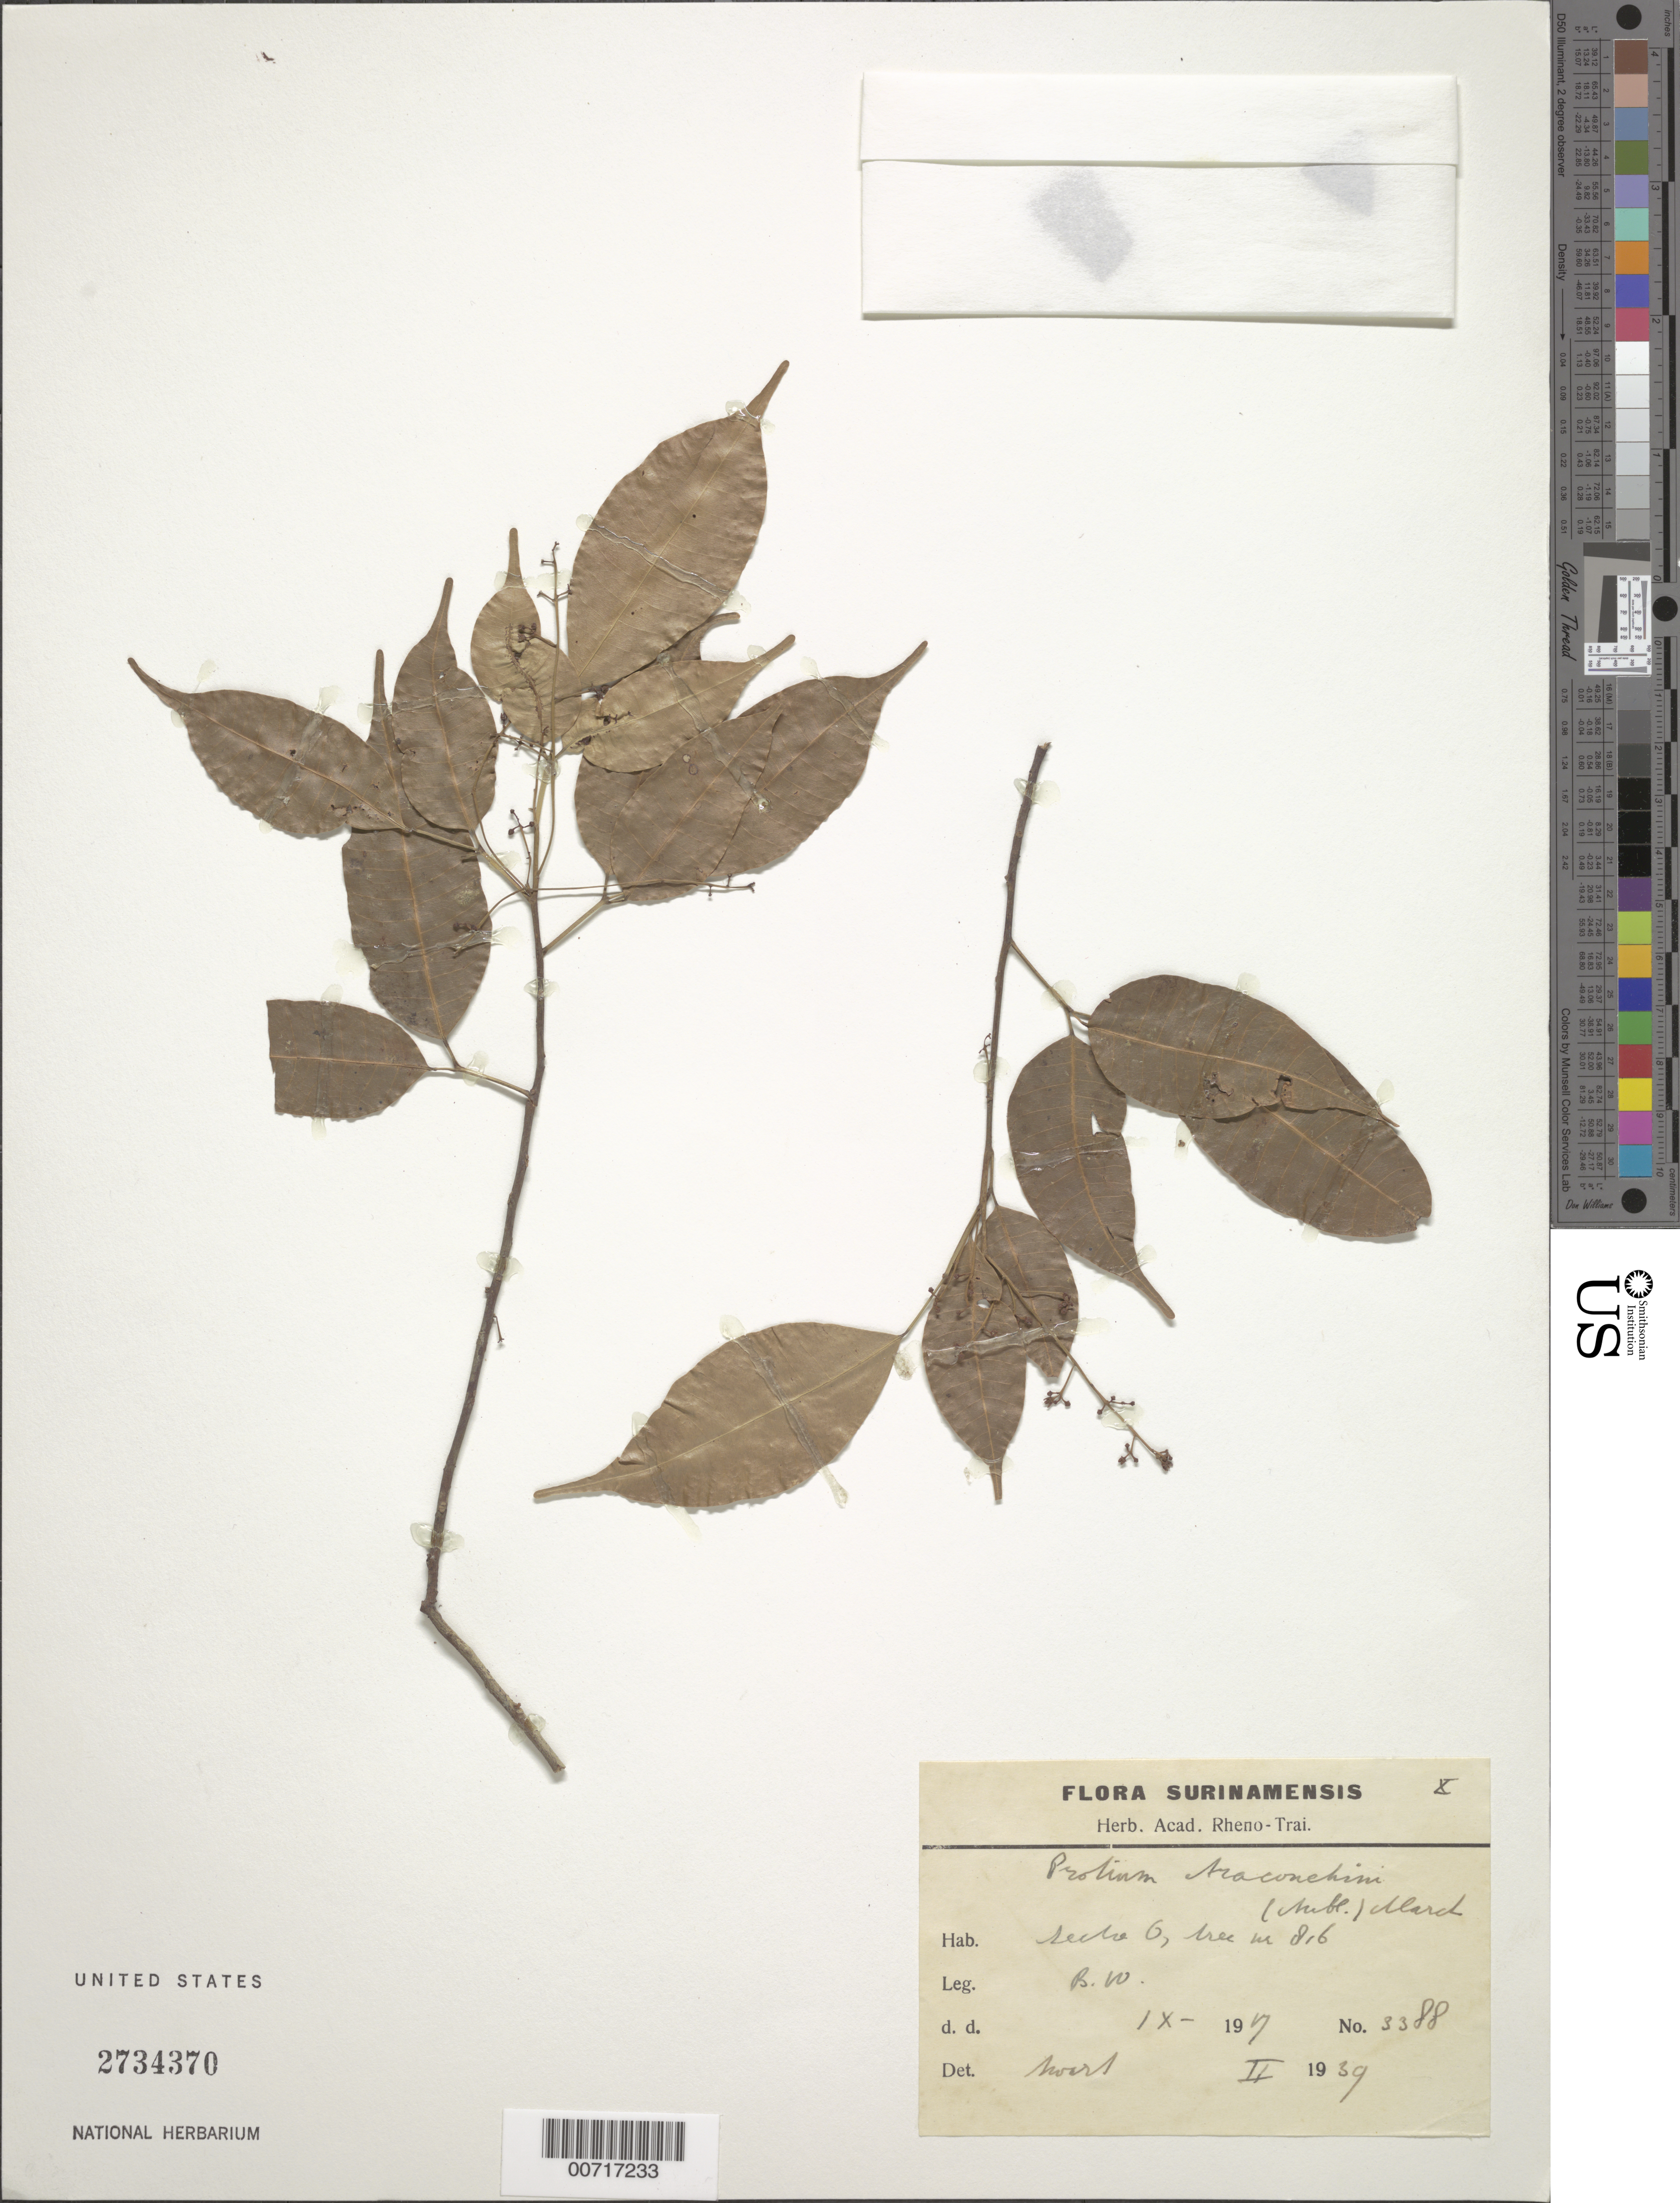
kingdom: Plantae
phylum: Tracheophyta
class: Magnoliopsida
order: Sapindales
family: Burseraceae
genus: Protium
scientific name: Protium aracouchini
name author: (Aubl.) Marchand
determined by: Swart, Jan J., (UTRECHT)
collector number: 3388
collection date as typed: Sep-17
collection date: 1917-09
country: Suriname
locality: Sectie O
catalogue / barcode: US 2734370